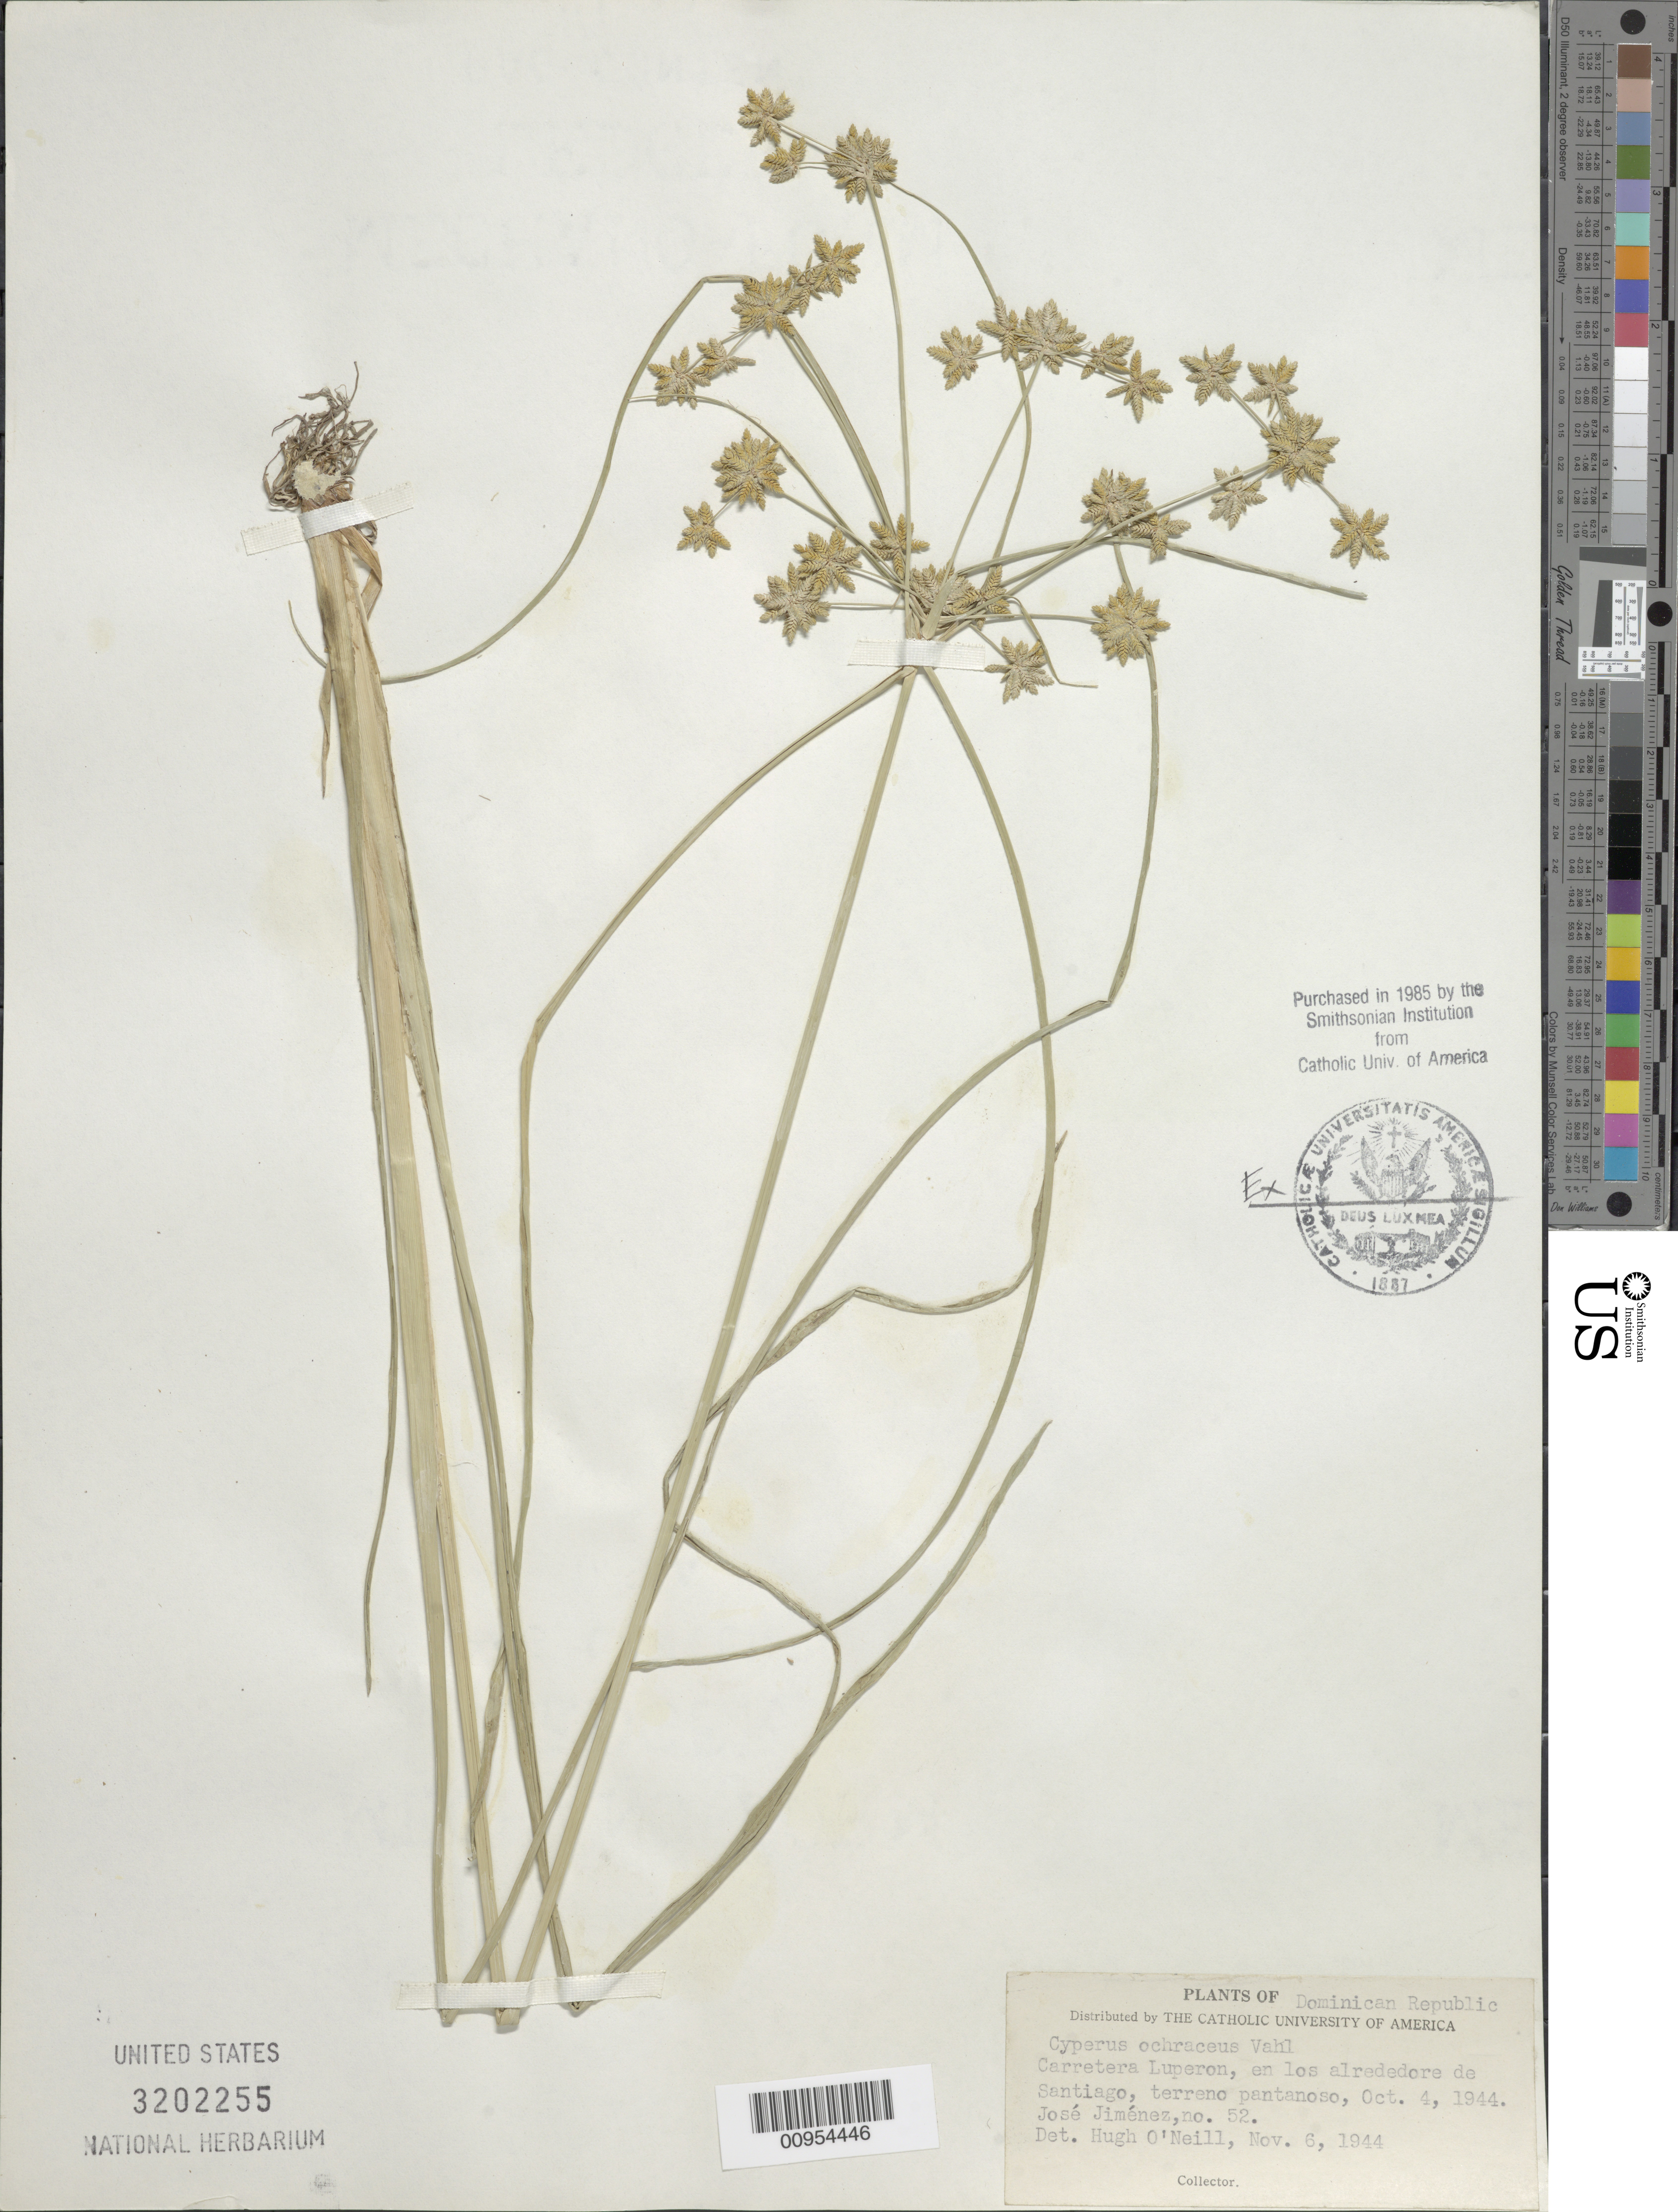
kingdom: Plantae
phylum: Tracheophyta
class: Liliopsida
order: Poales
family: Cyperaceae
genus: Cyperus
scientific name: Cyperus ochraceus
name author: Vahl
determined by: O'Neill, Hugh T.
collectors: J. J. Jiménez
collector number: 52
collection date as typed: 04 Oct 1944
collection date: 1944-10-04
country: Dominican Republic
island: Hispaniola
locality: Carretera Luperon, en los alrededore de Santiago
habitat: Terreno pantanoso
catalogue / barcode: US 3202255